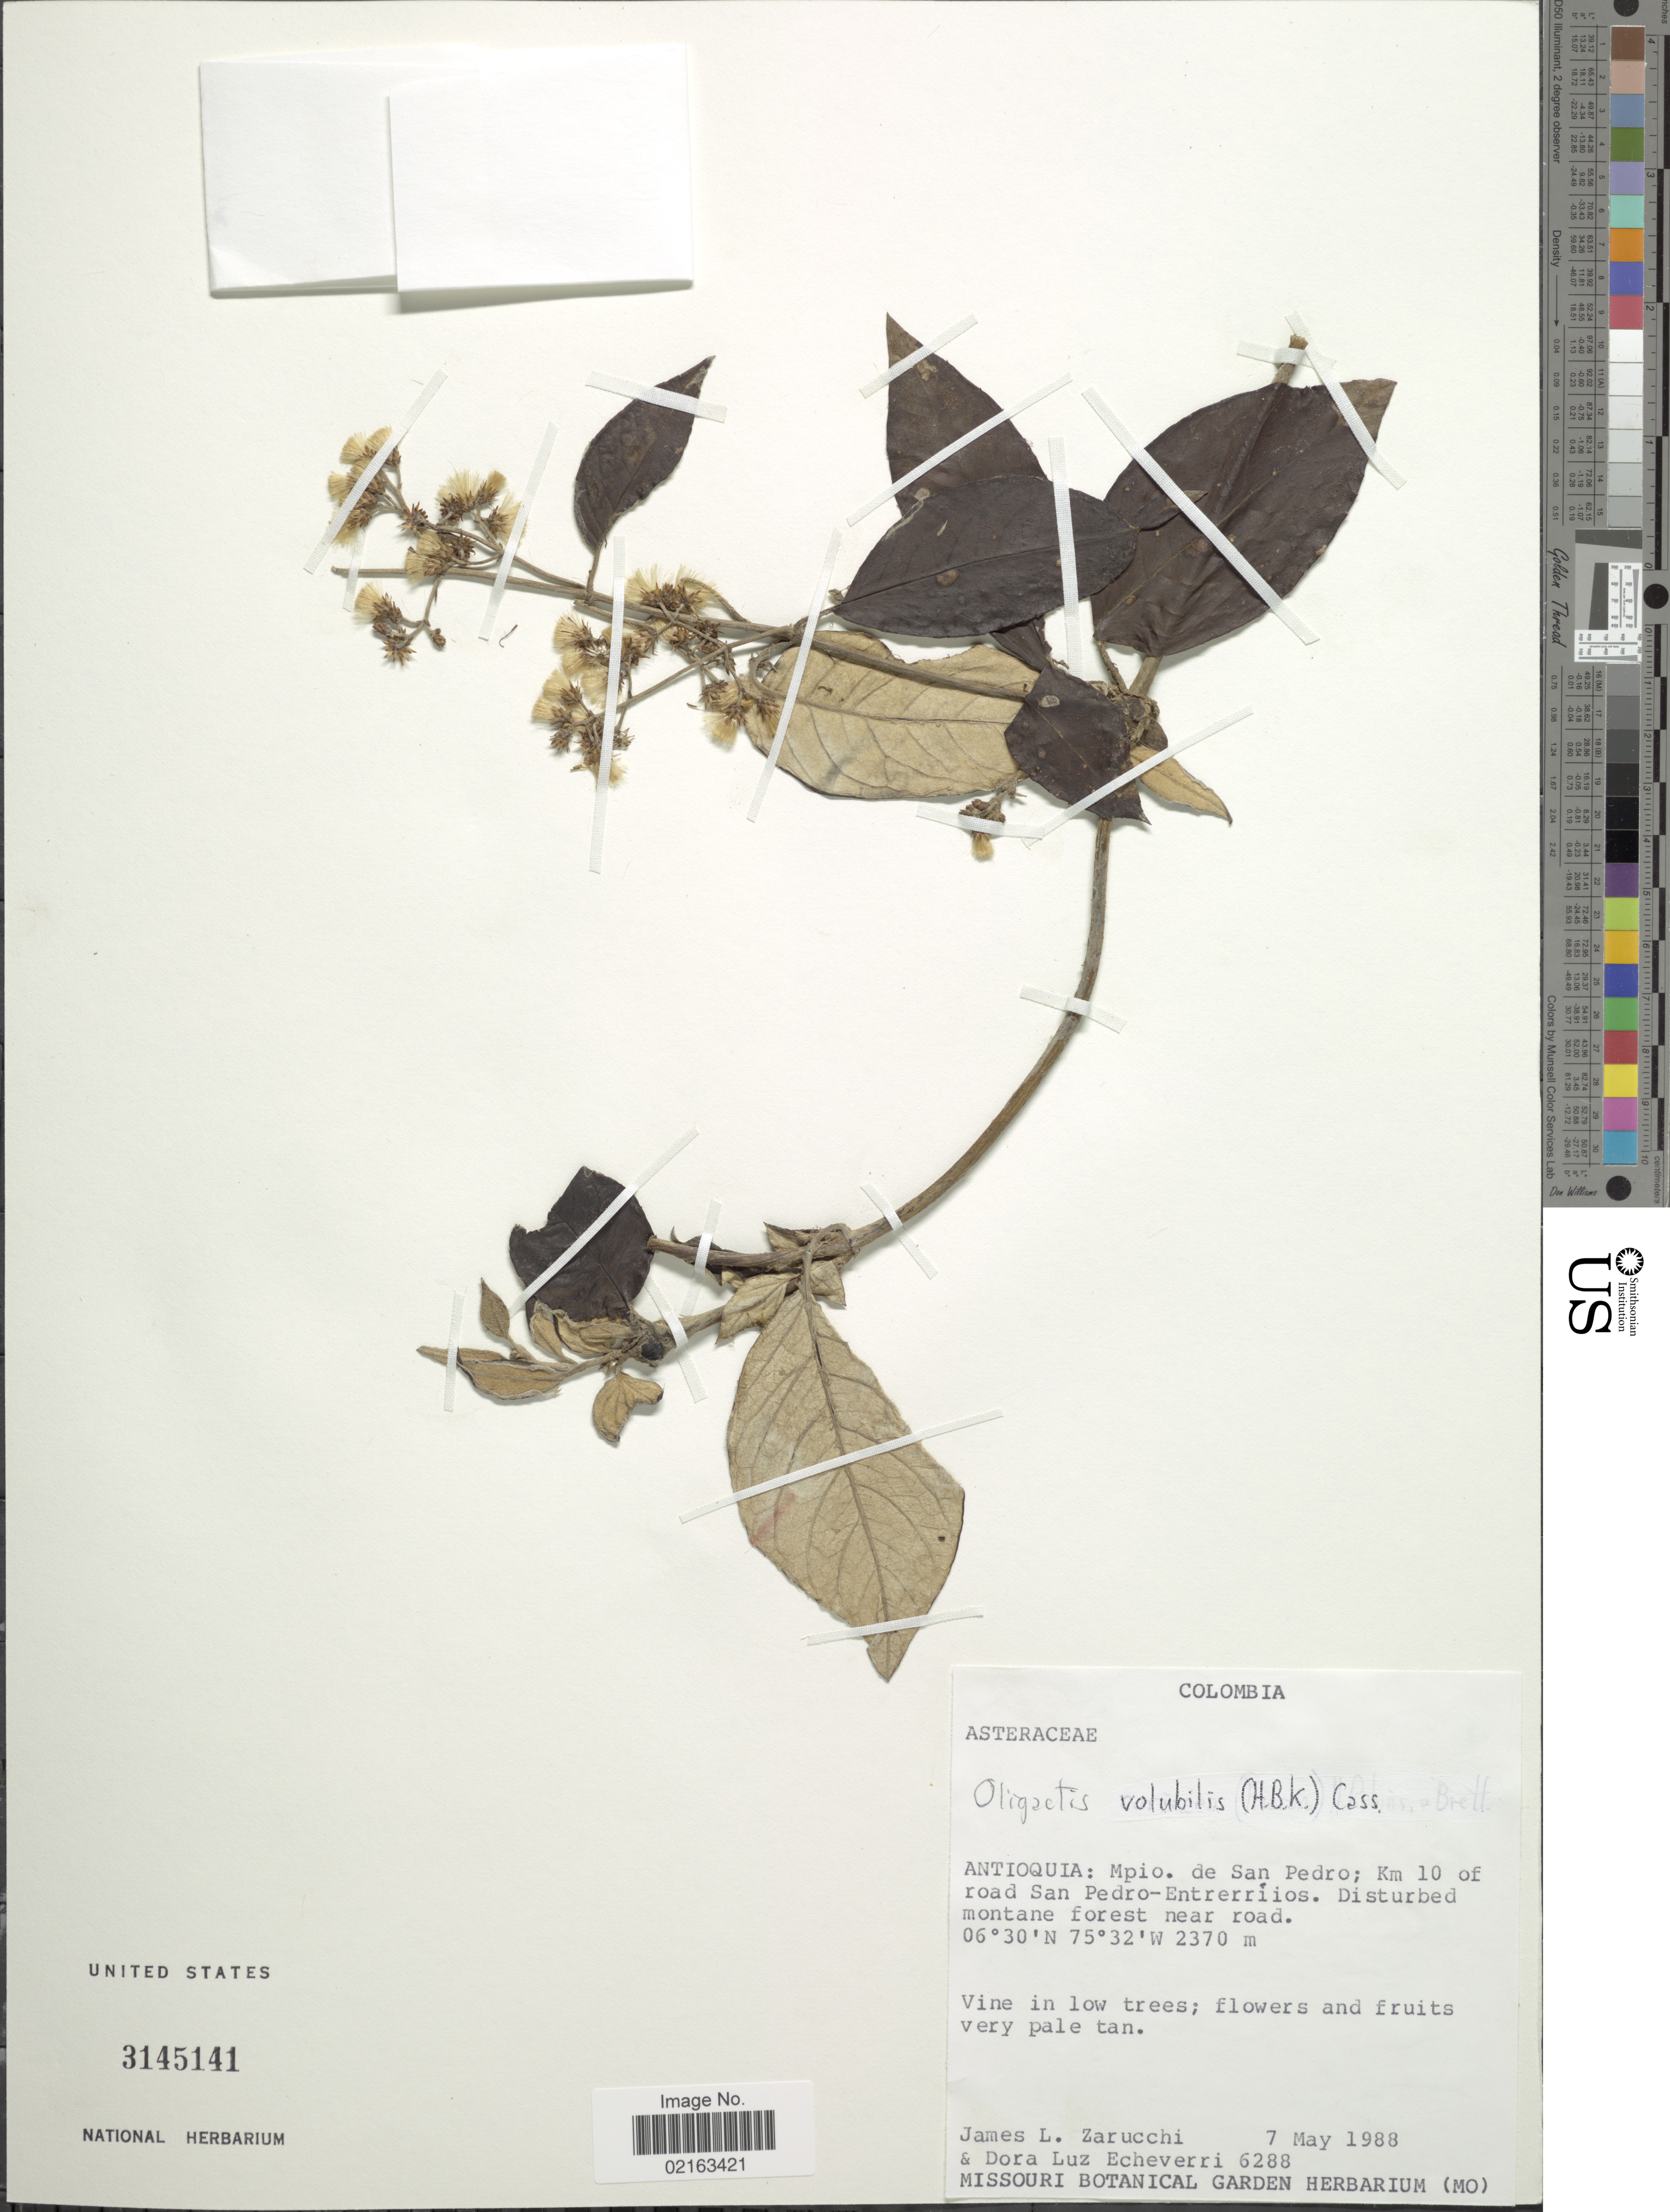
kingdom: Plantae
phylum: Tracheophyta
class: Magnoliopsida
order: Asterales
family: Asteraceae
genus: Oligactis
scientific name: Oligactis volubilis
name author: (Kunth) Cass.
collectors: J. L. Zarucchi & D. Echeverri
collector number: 6288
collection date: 1988-05-07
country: Colombia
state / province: Antioquia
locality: Antioquia: Mpio. de San Pedro; Km 10 of road San Pedro-Entrerríios.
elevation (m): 2370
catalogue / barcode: US 3145141